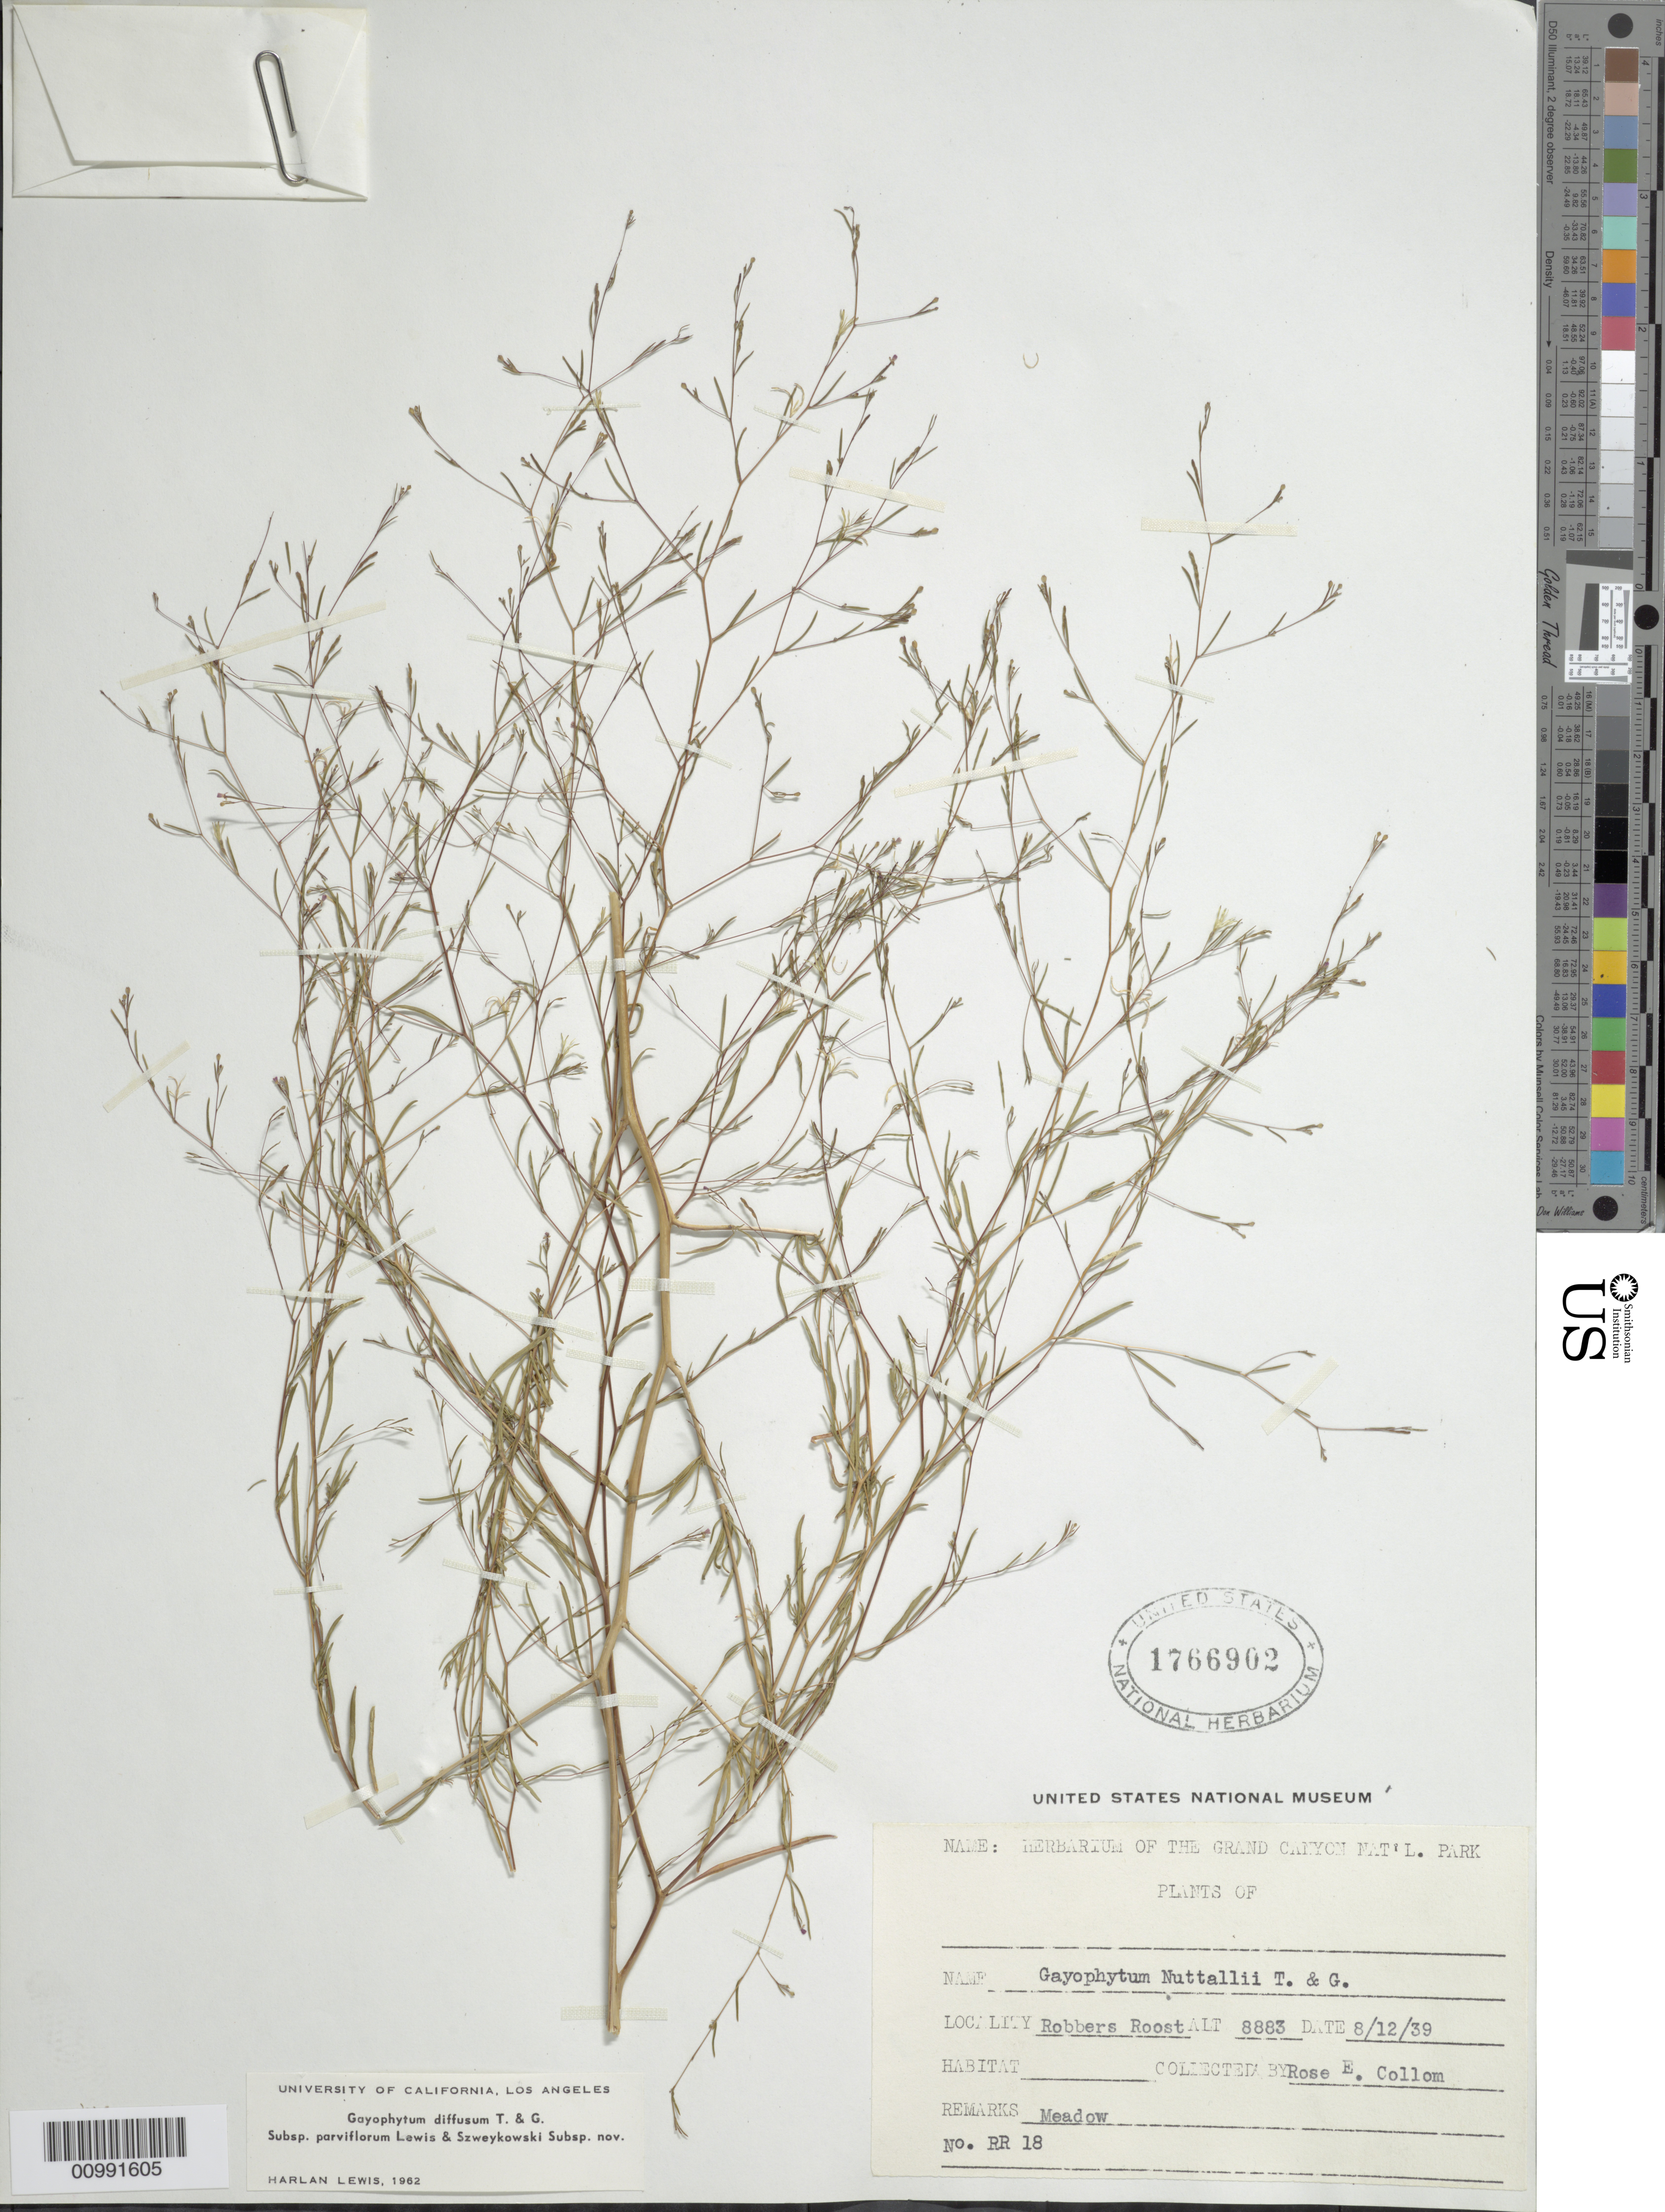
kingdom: Plantae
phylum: Tracheophyta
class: Magnoliopsida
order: Myrtales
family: Onagraceae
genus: Gayophytum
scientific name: Gayophytum diffusum subsp. parviflorum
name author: F. H. Lewis & Szweyk.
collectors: R. E. Collom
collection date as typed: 12 Jul 1939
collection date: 1939-07-12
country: United States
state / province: Arizona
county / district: Coconino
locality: Robbers Roost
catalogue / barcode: US 1766902